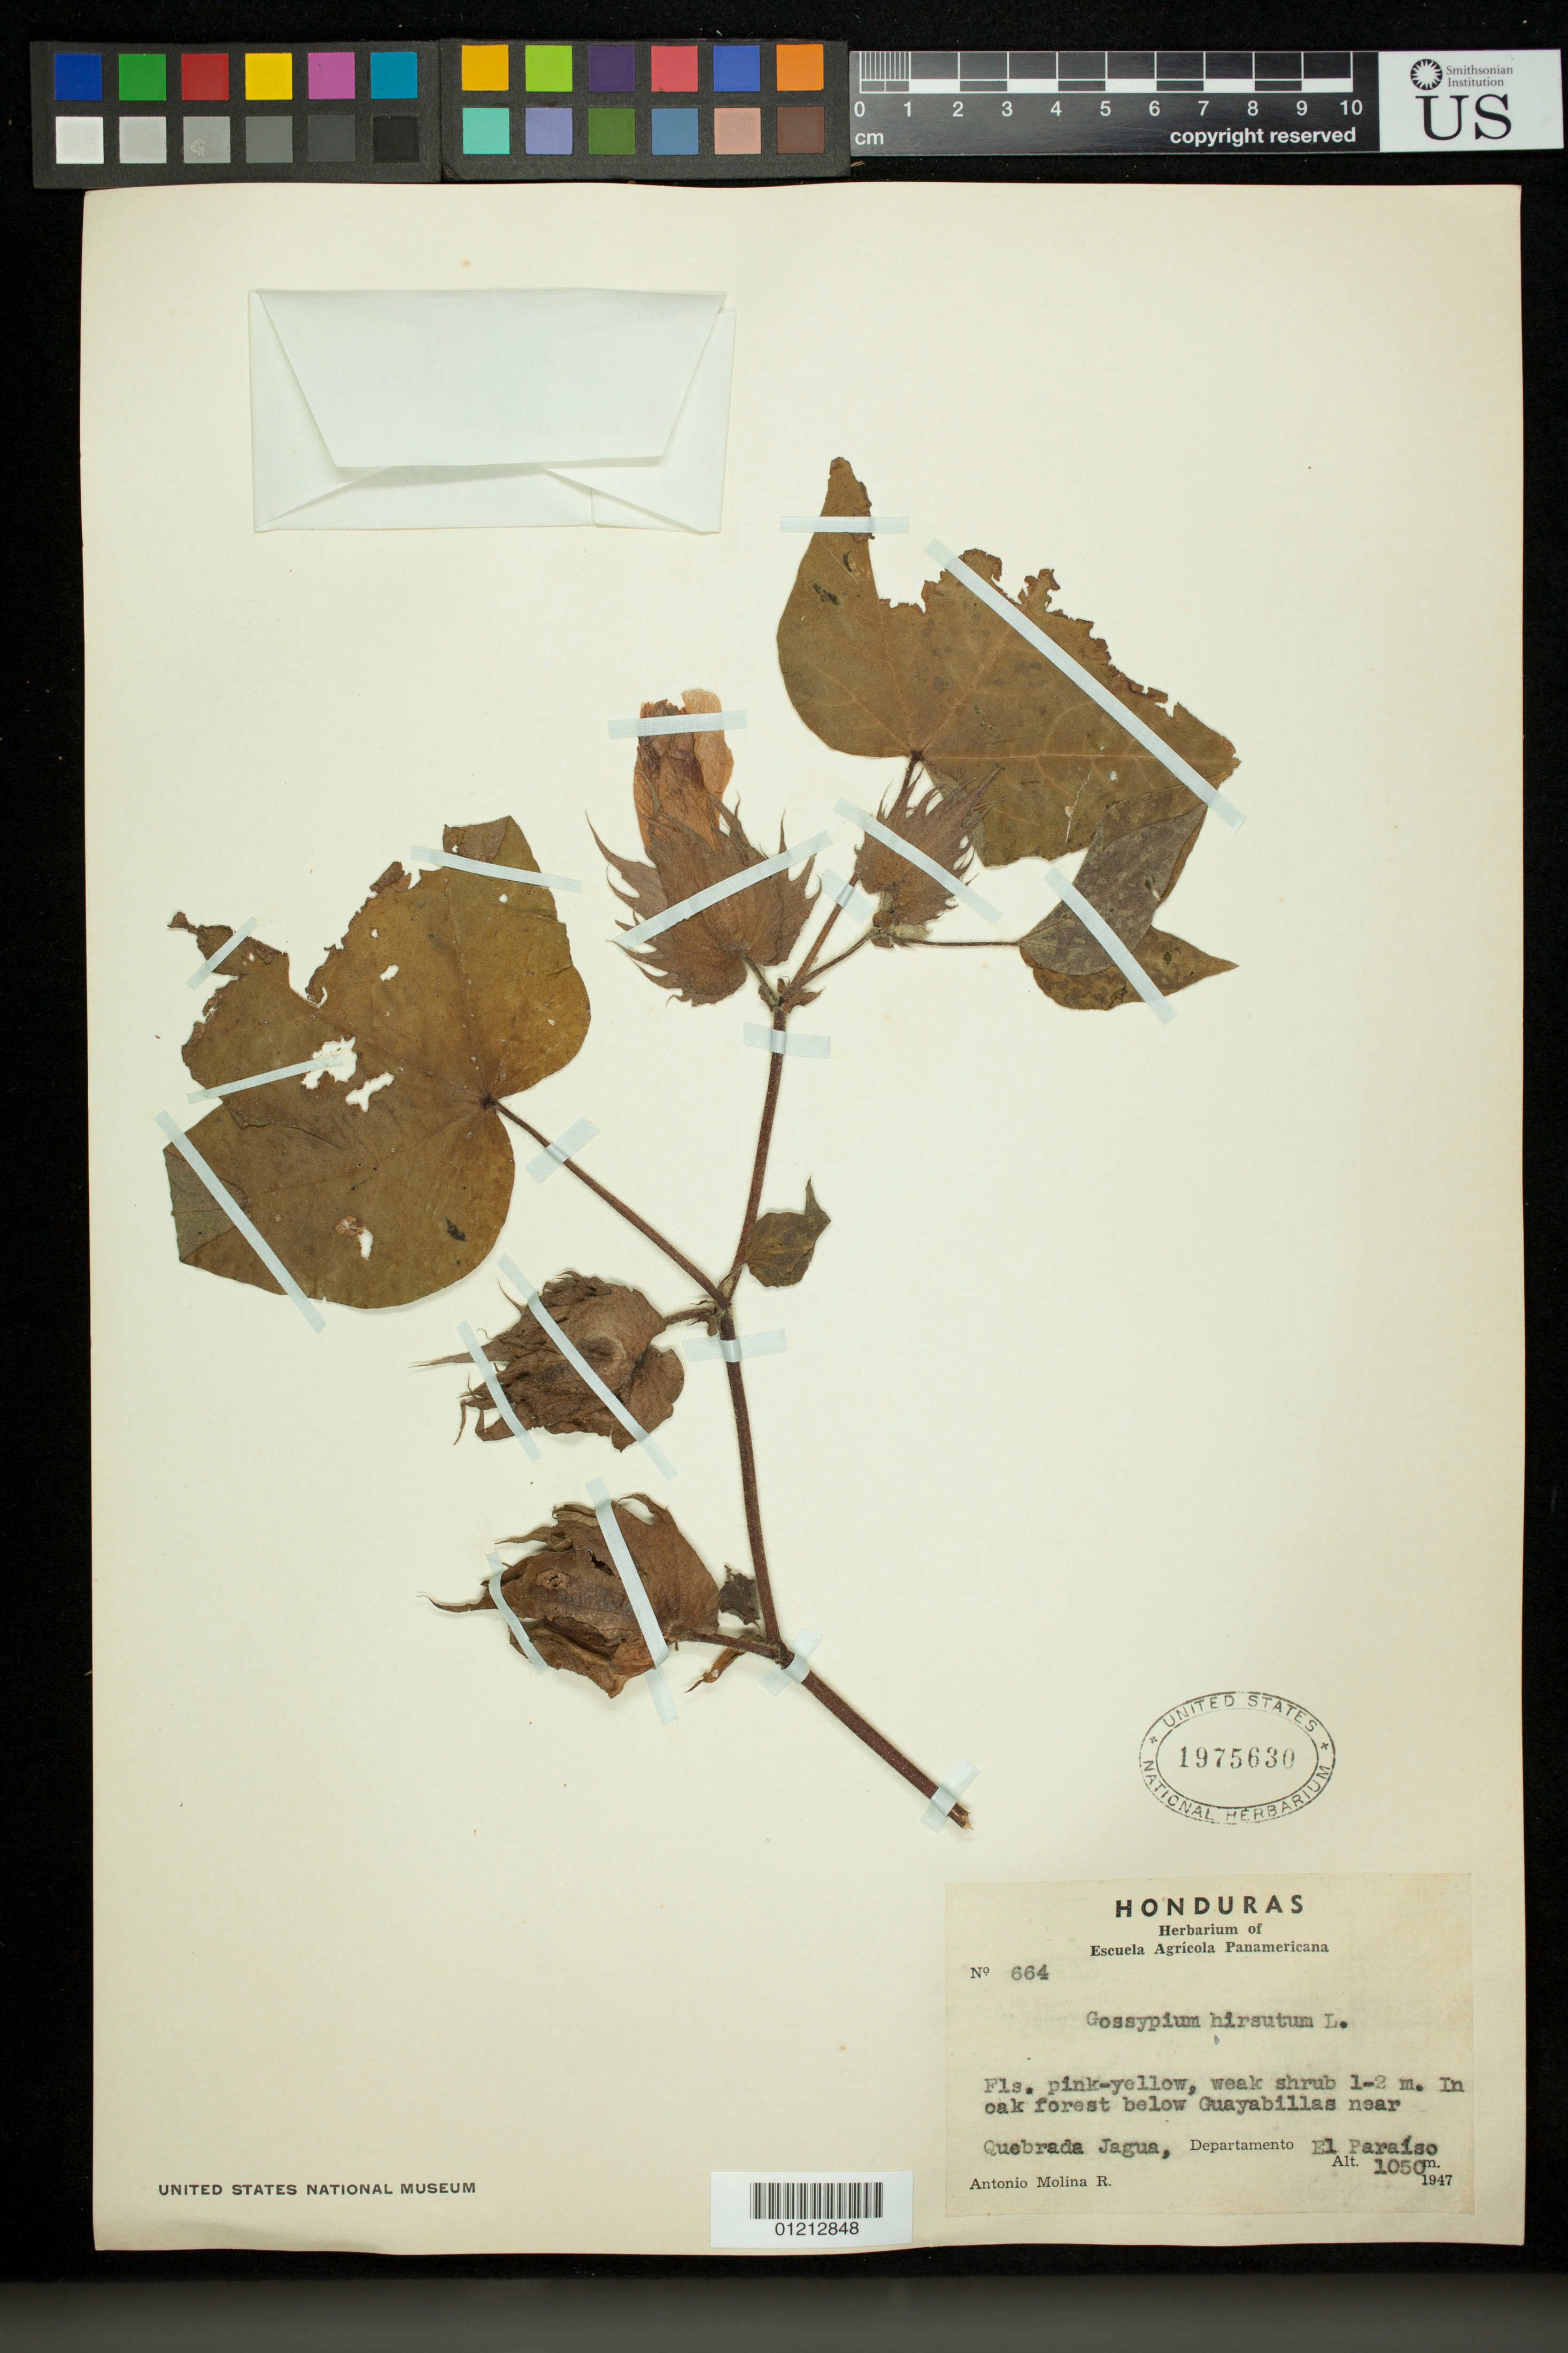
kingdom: Plantae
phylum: Tracheophyta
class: Magnoliopsida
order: Malvales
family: Malvaceae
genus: Gossypium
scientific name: Gossypium hirsutum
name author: L.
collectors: A. Molina R.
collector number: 664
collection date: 1947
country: Honduras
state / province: El Paraiso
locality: In oak forest below Guayabillas near Quebrada Jagua.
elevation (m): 1050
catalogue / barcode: US 1975630